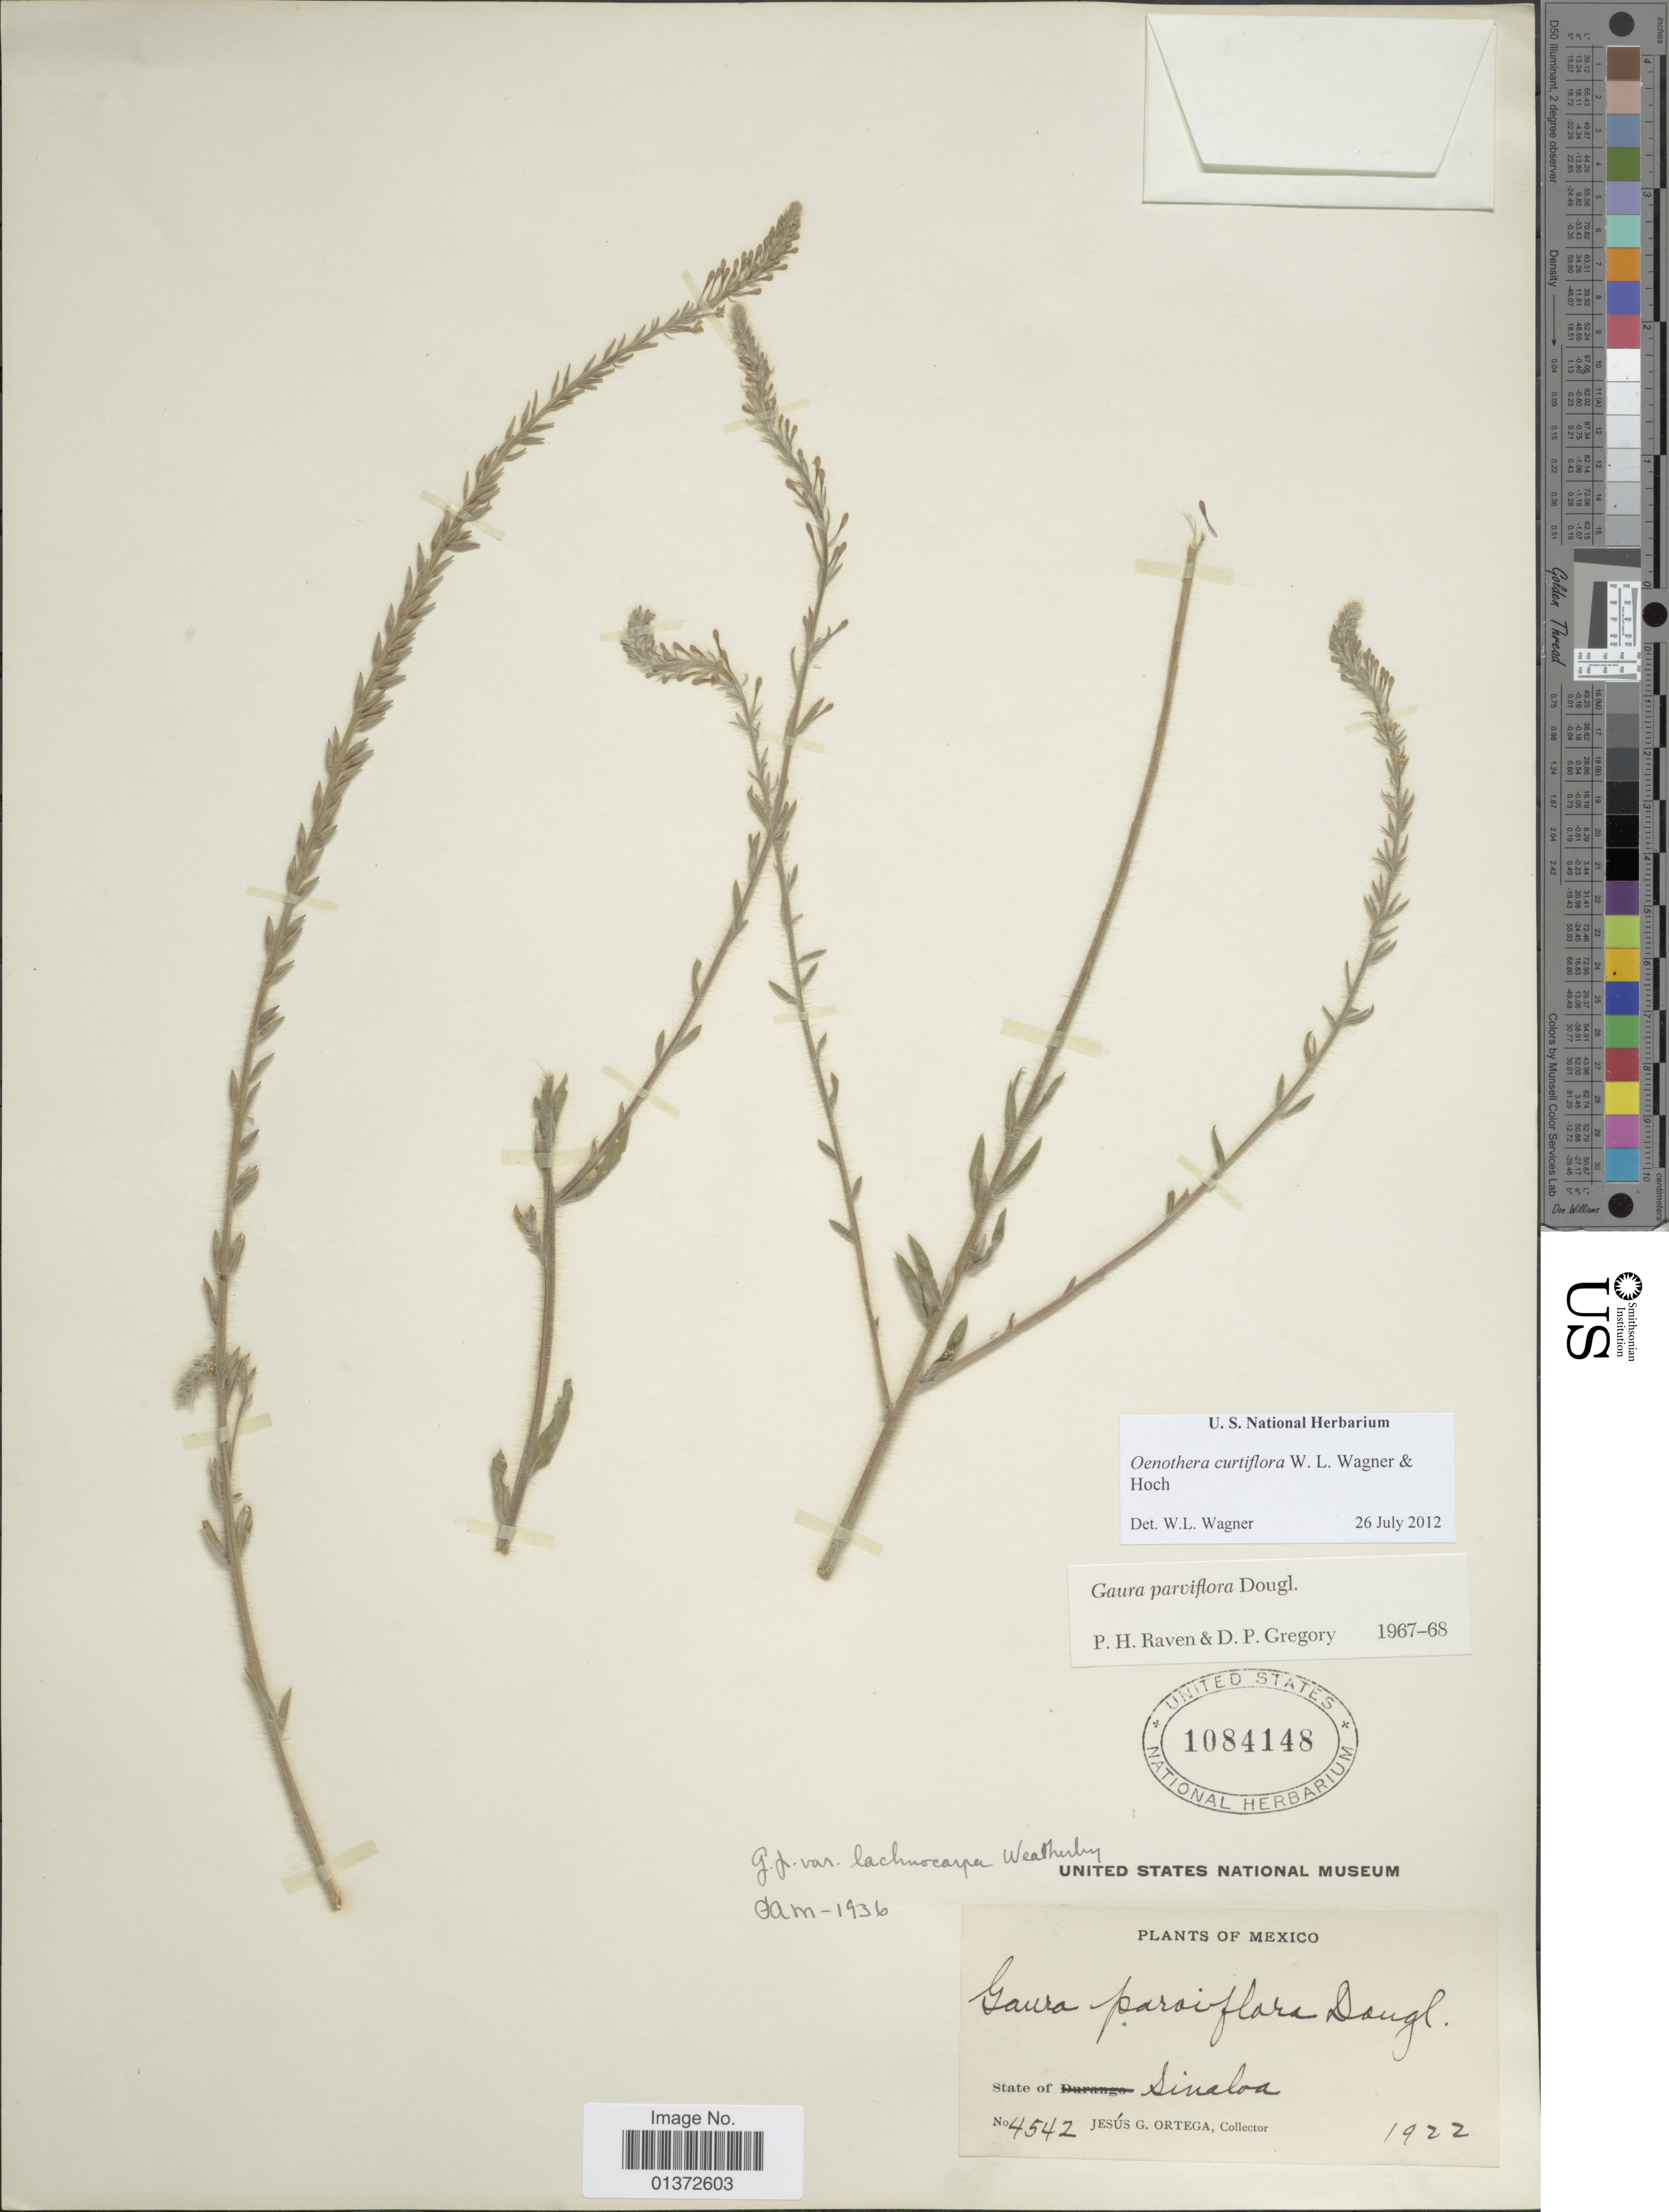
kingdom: Plantae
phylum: Tracheophyta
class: Magnoliopsida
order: Myrtales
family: Onagraceae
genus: Oenothera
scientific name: Oenothera curtiflora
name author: W.L. Wagner & Hoch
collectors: J. Ortega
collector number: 4542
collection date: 1922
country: Mexico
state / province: Sinaloa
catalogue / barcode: US 1084148